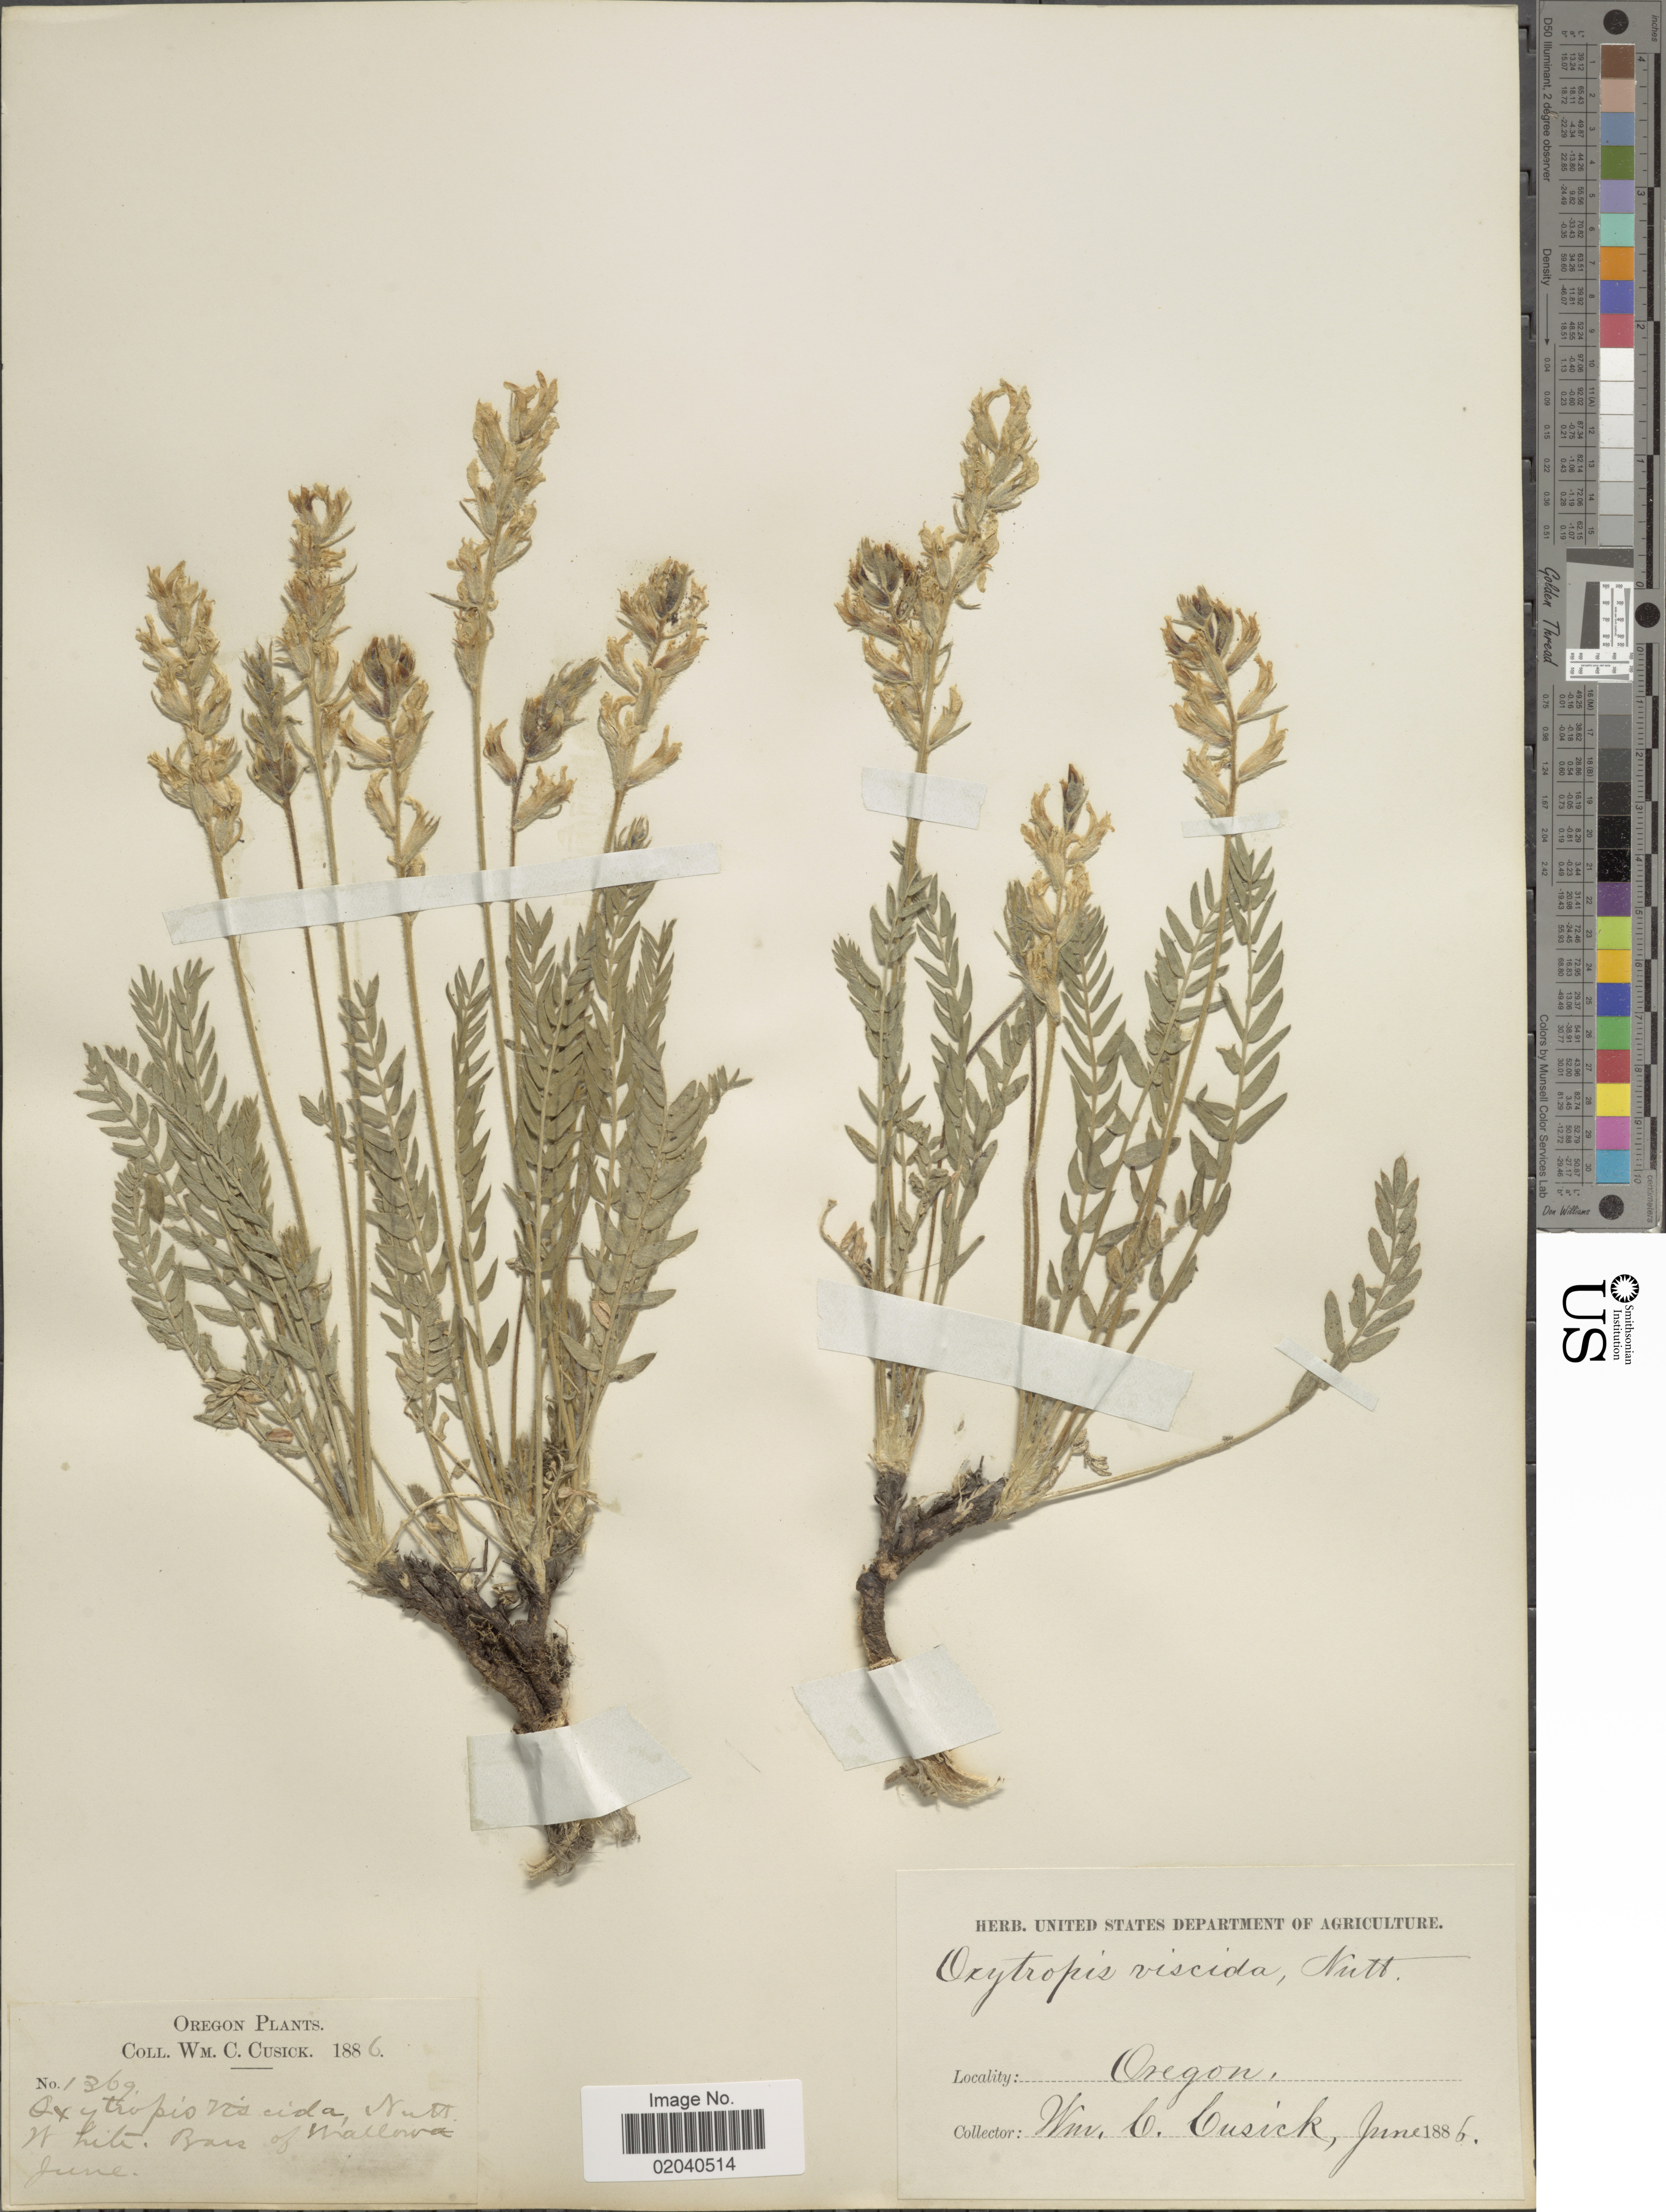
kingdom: Plantae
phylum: Tracheophyta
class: Magnoliopsida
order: Fabales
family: Fabaceae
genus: Oxytropis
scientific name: Oxytropis viscida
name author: Nutt.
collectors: W. C. Cusick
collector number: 1369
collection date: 1886-06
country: United States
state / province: Oregon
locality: Bars of Wallowa